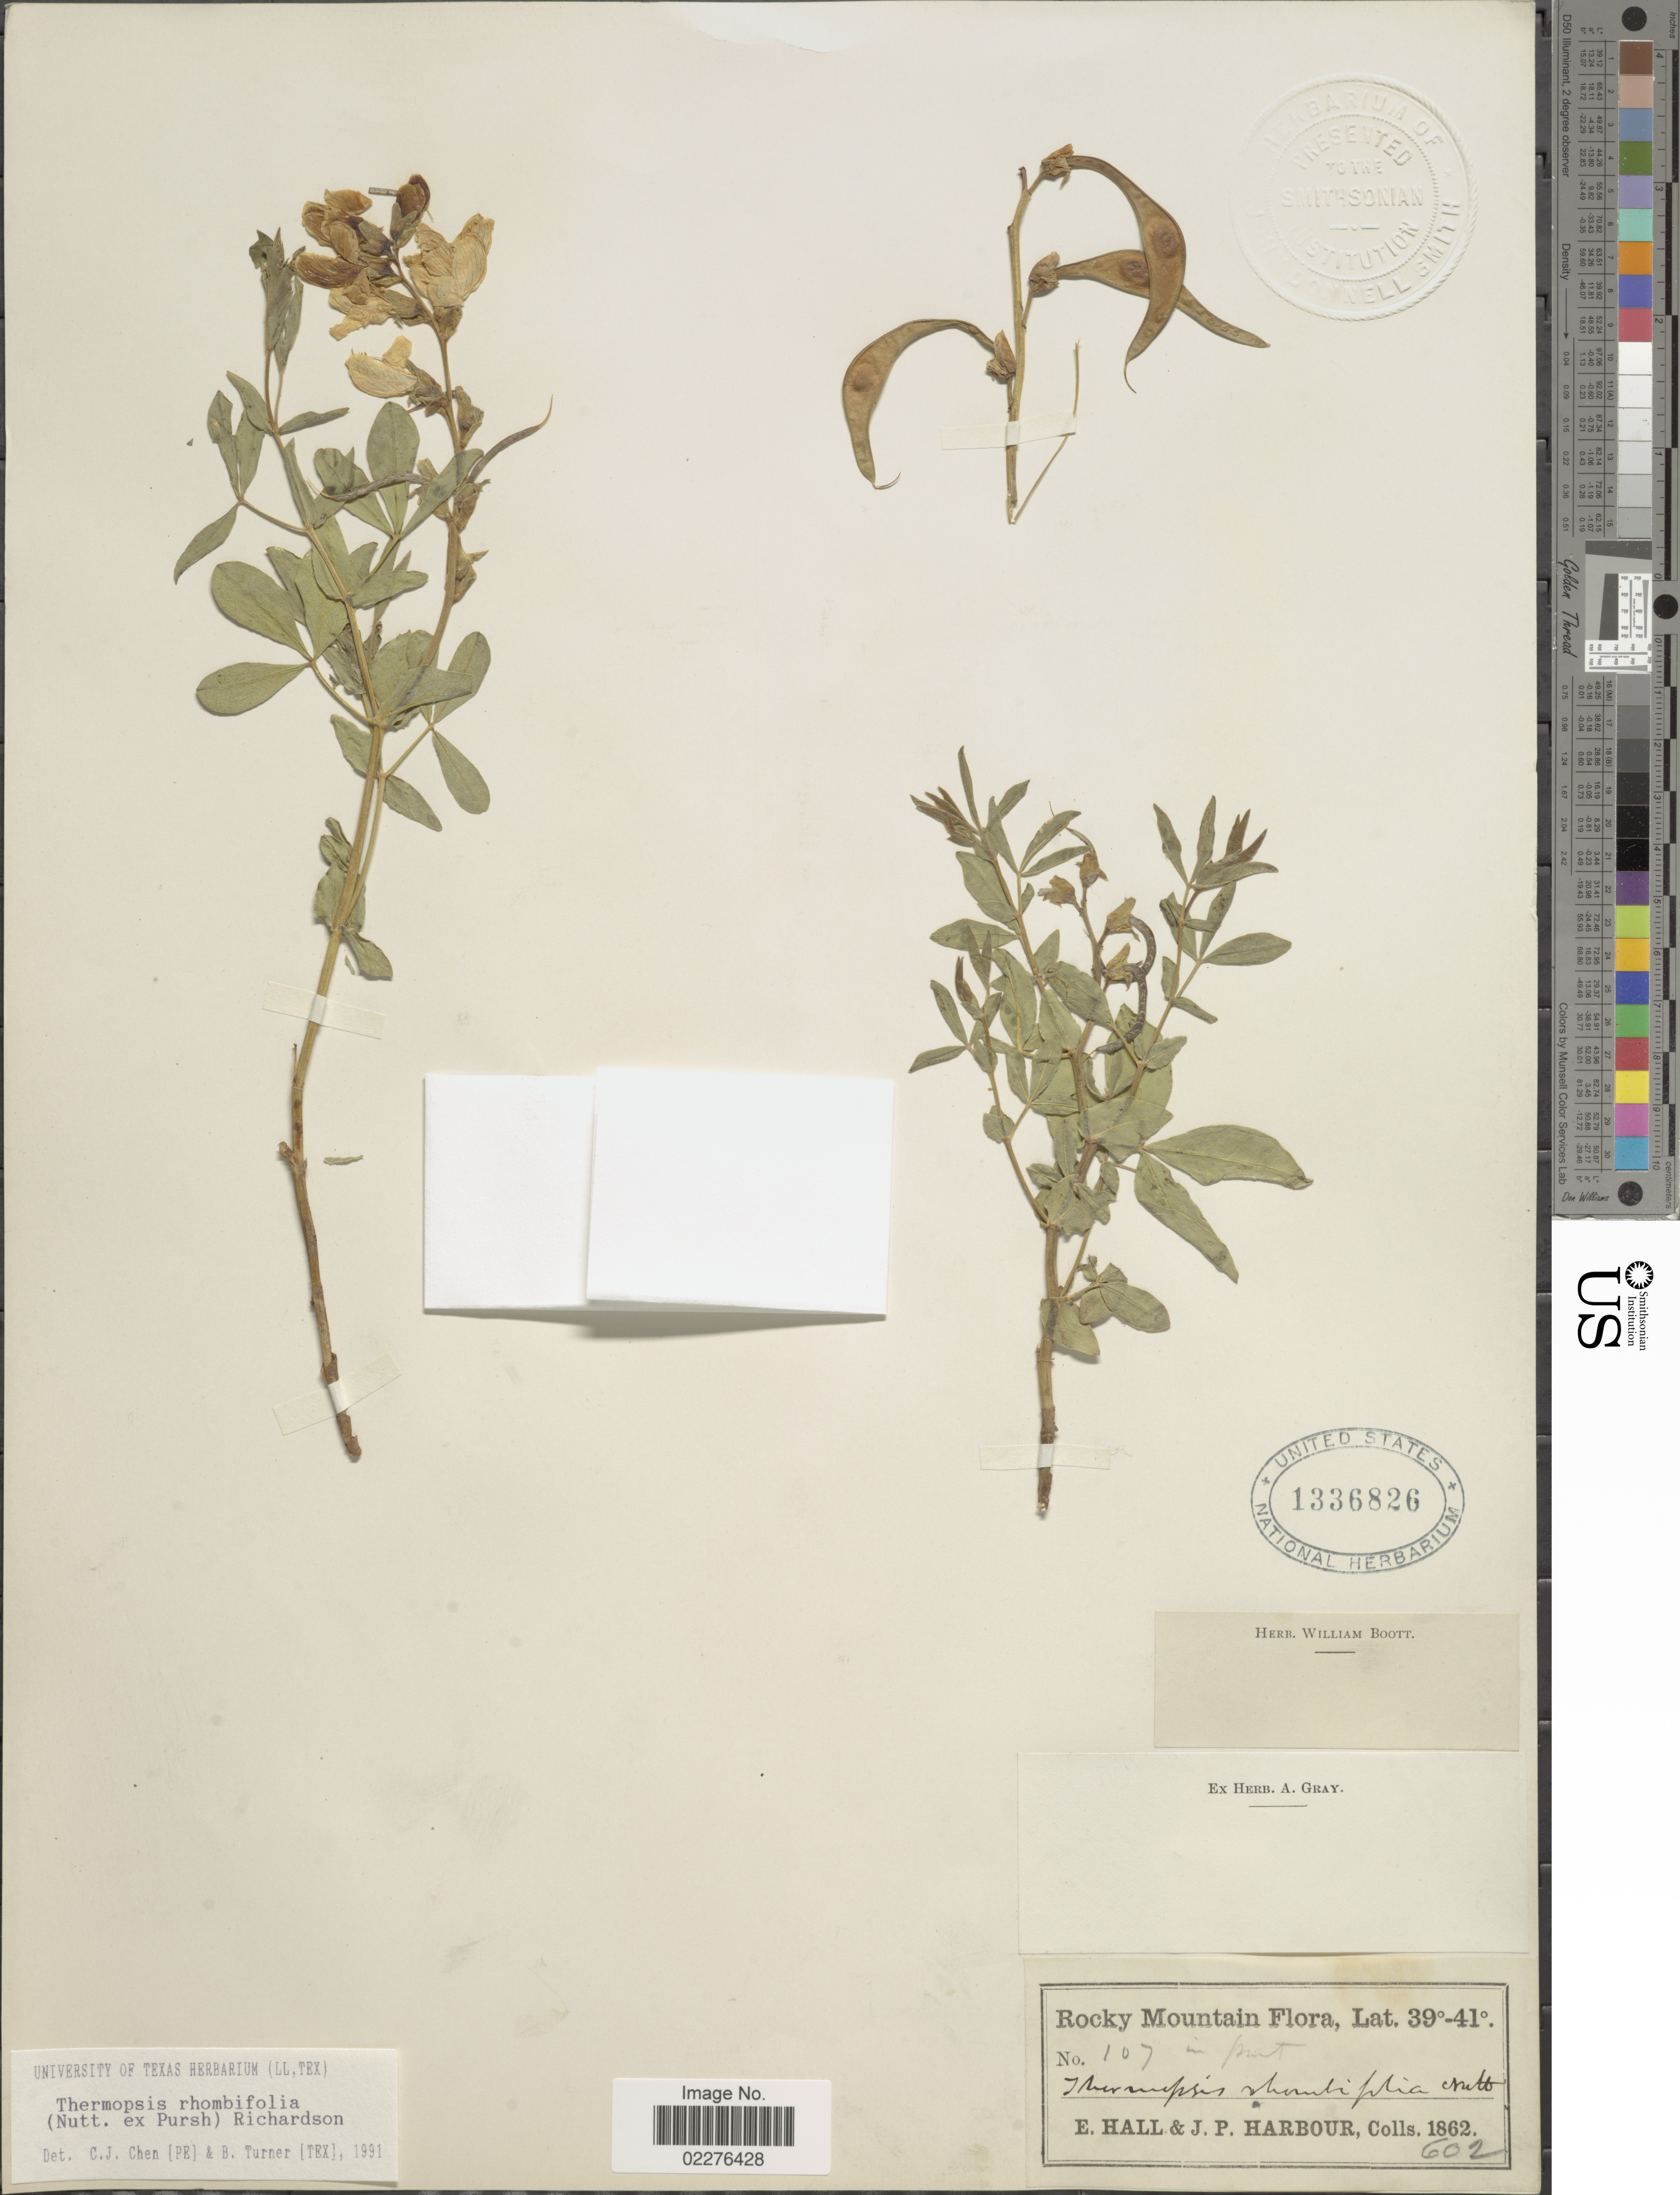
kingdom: Plantae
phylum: Tracheophyta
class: Magnoliopsida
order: Fabales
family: Fabaceae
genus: Thermopsis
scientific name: Thermopsis rhombifolia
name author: Richardson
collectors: E. Hall & J. Harbour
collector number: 107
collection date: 1862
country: United States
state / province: Colorado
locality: Rocky Mtns.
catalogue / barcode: US 1336826